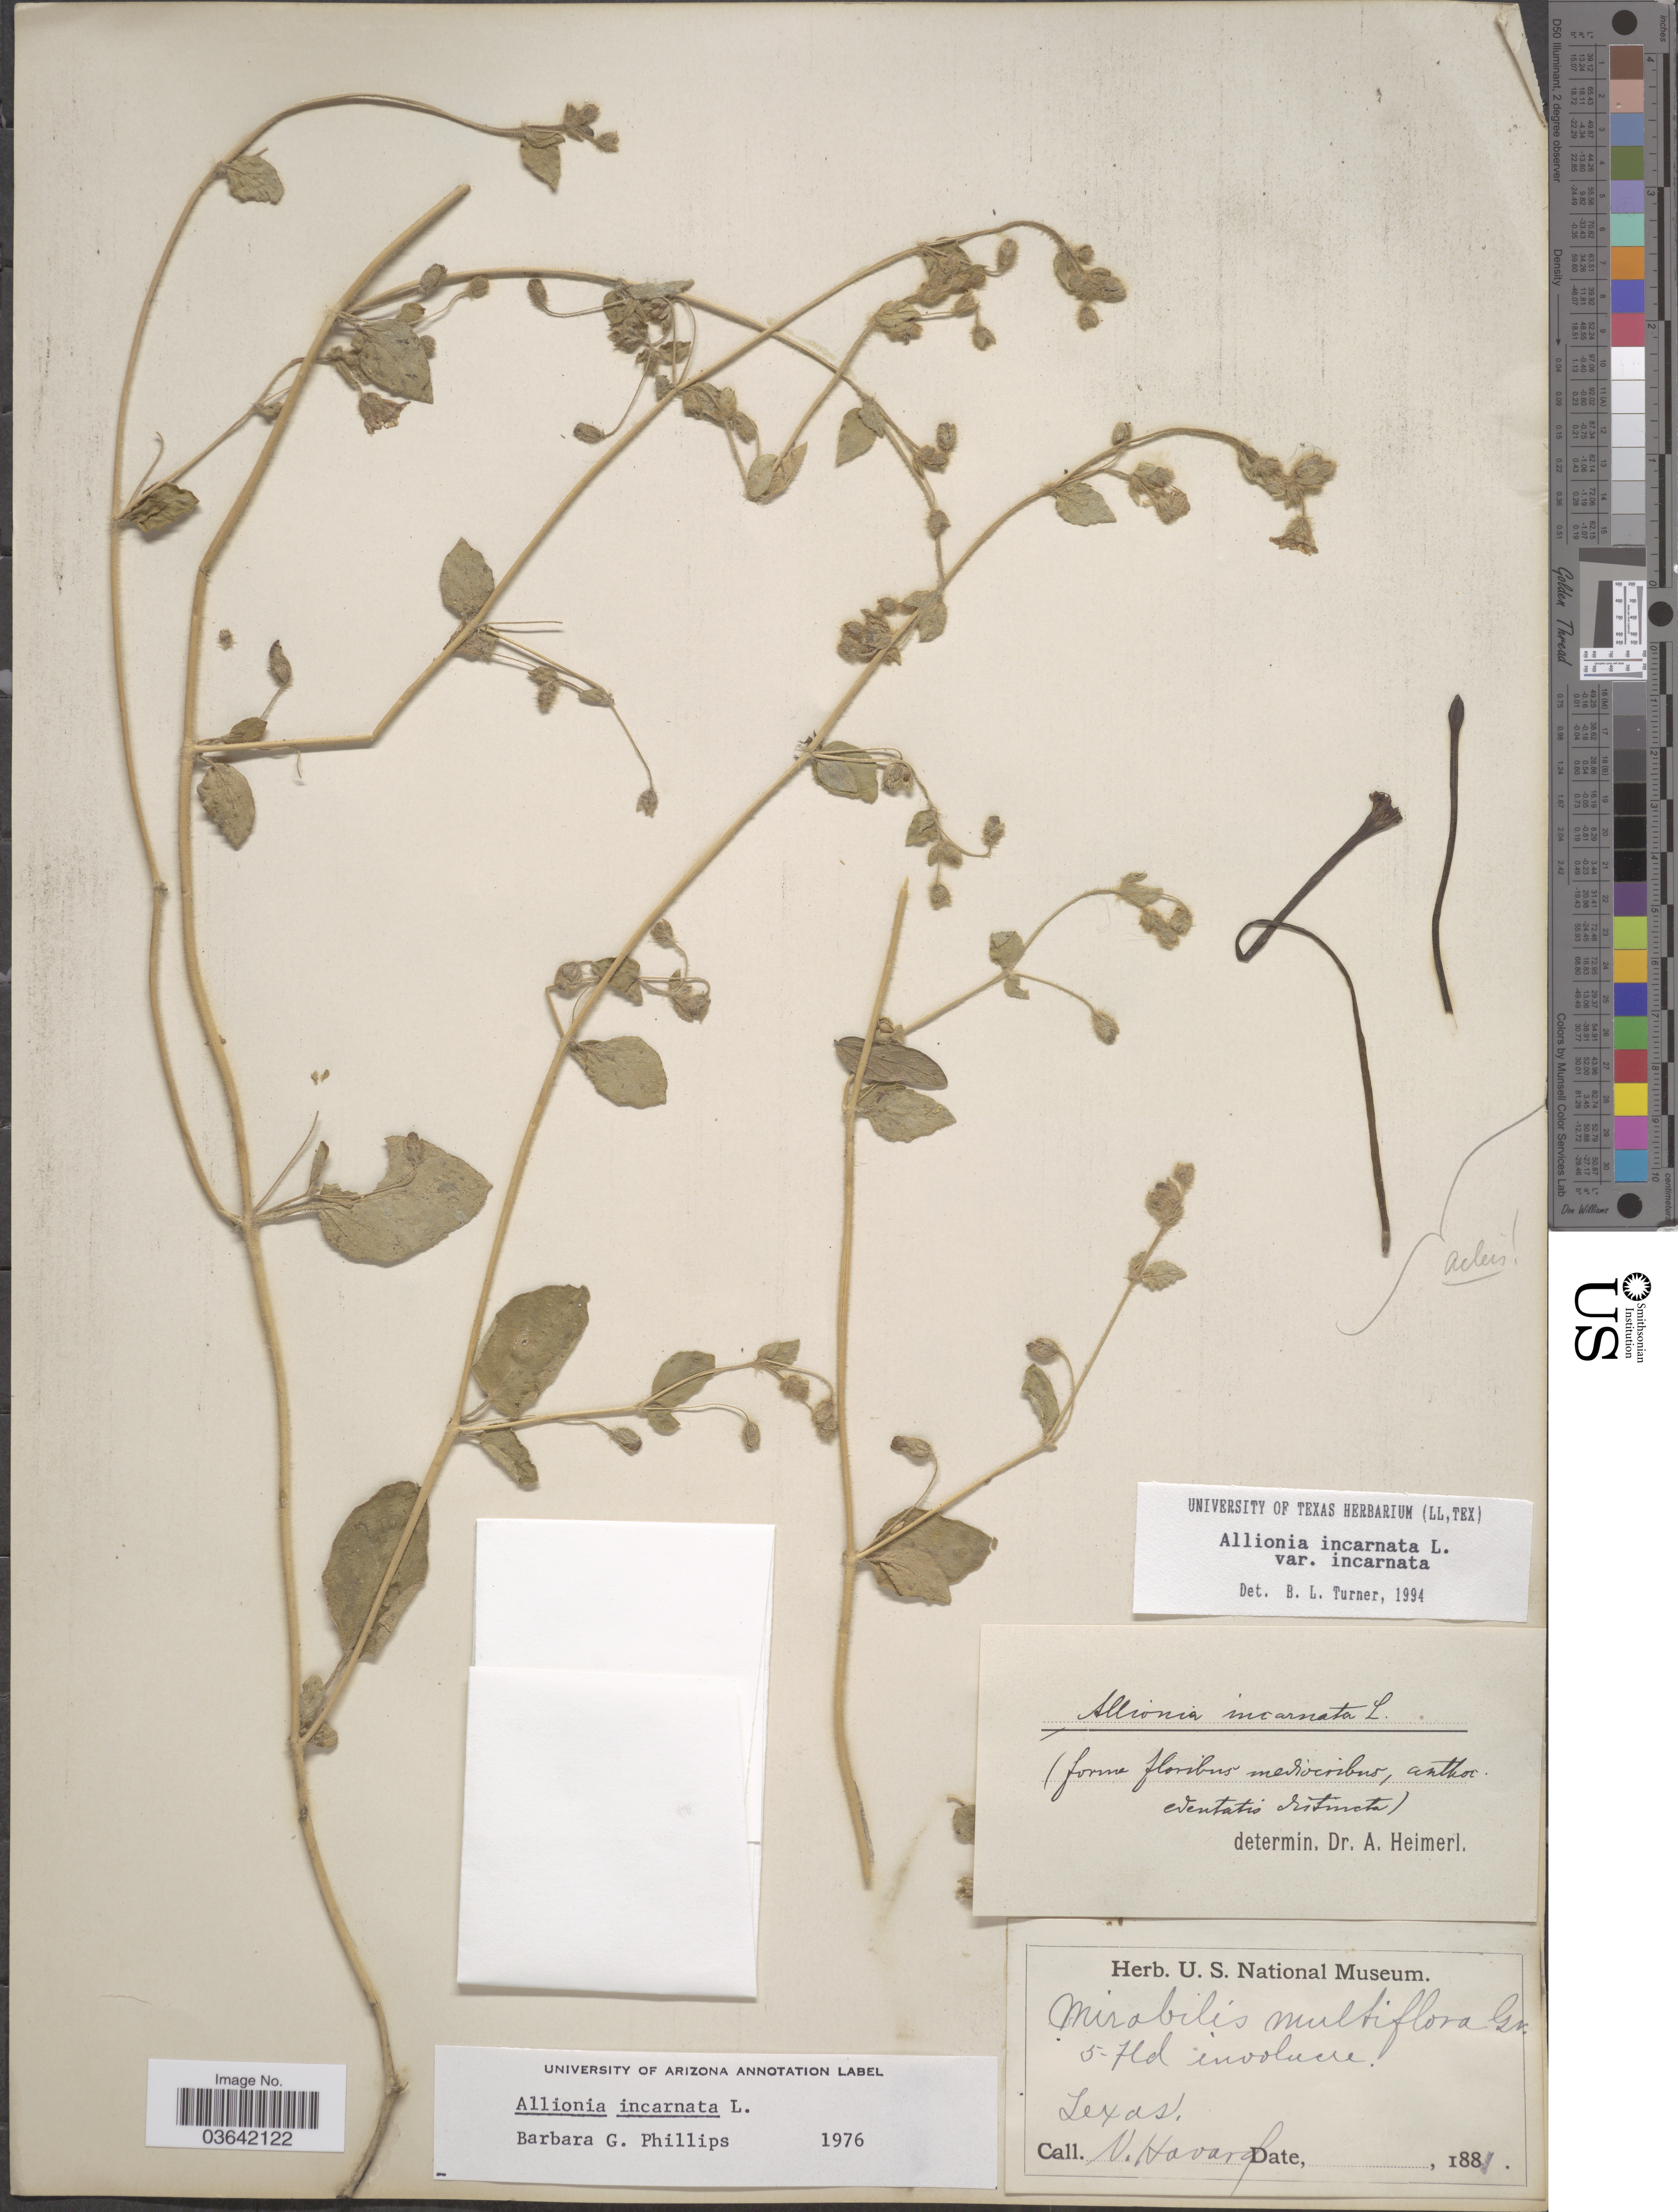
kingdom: Plantae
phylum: Tracheophyta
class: Magnoliopsida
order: Caryophyllales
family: Nyctaginaceae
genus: Allionia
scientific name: Allionia incarnata var. incarnata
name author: L.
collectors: V. Havard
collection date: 1881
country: United States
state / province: Texas